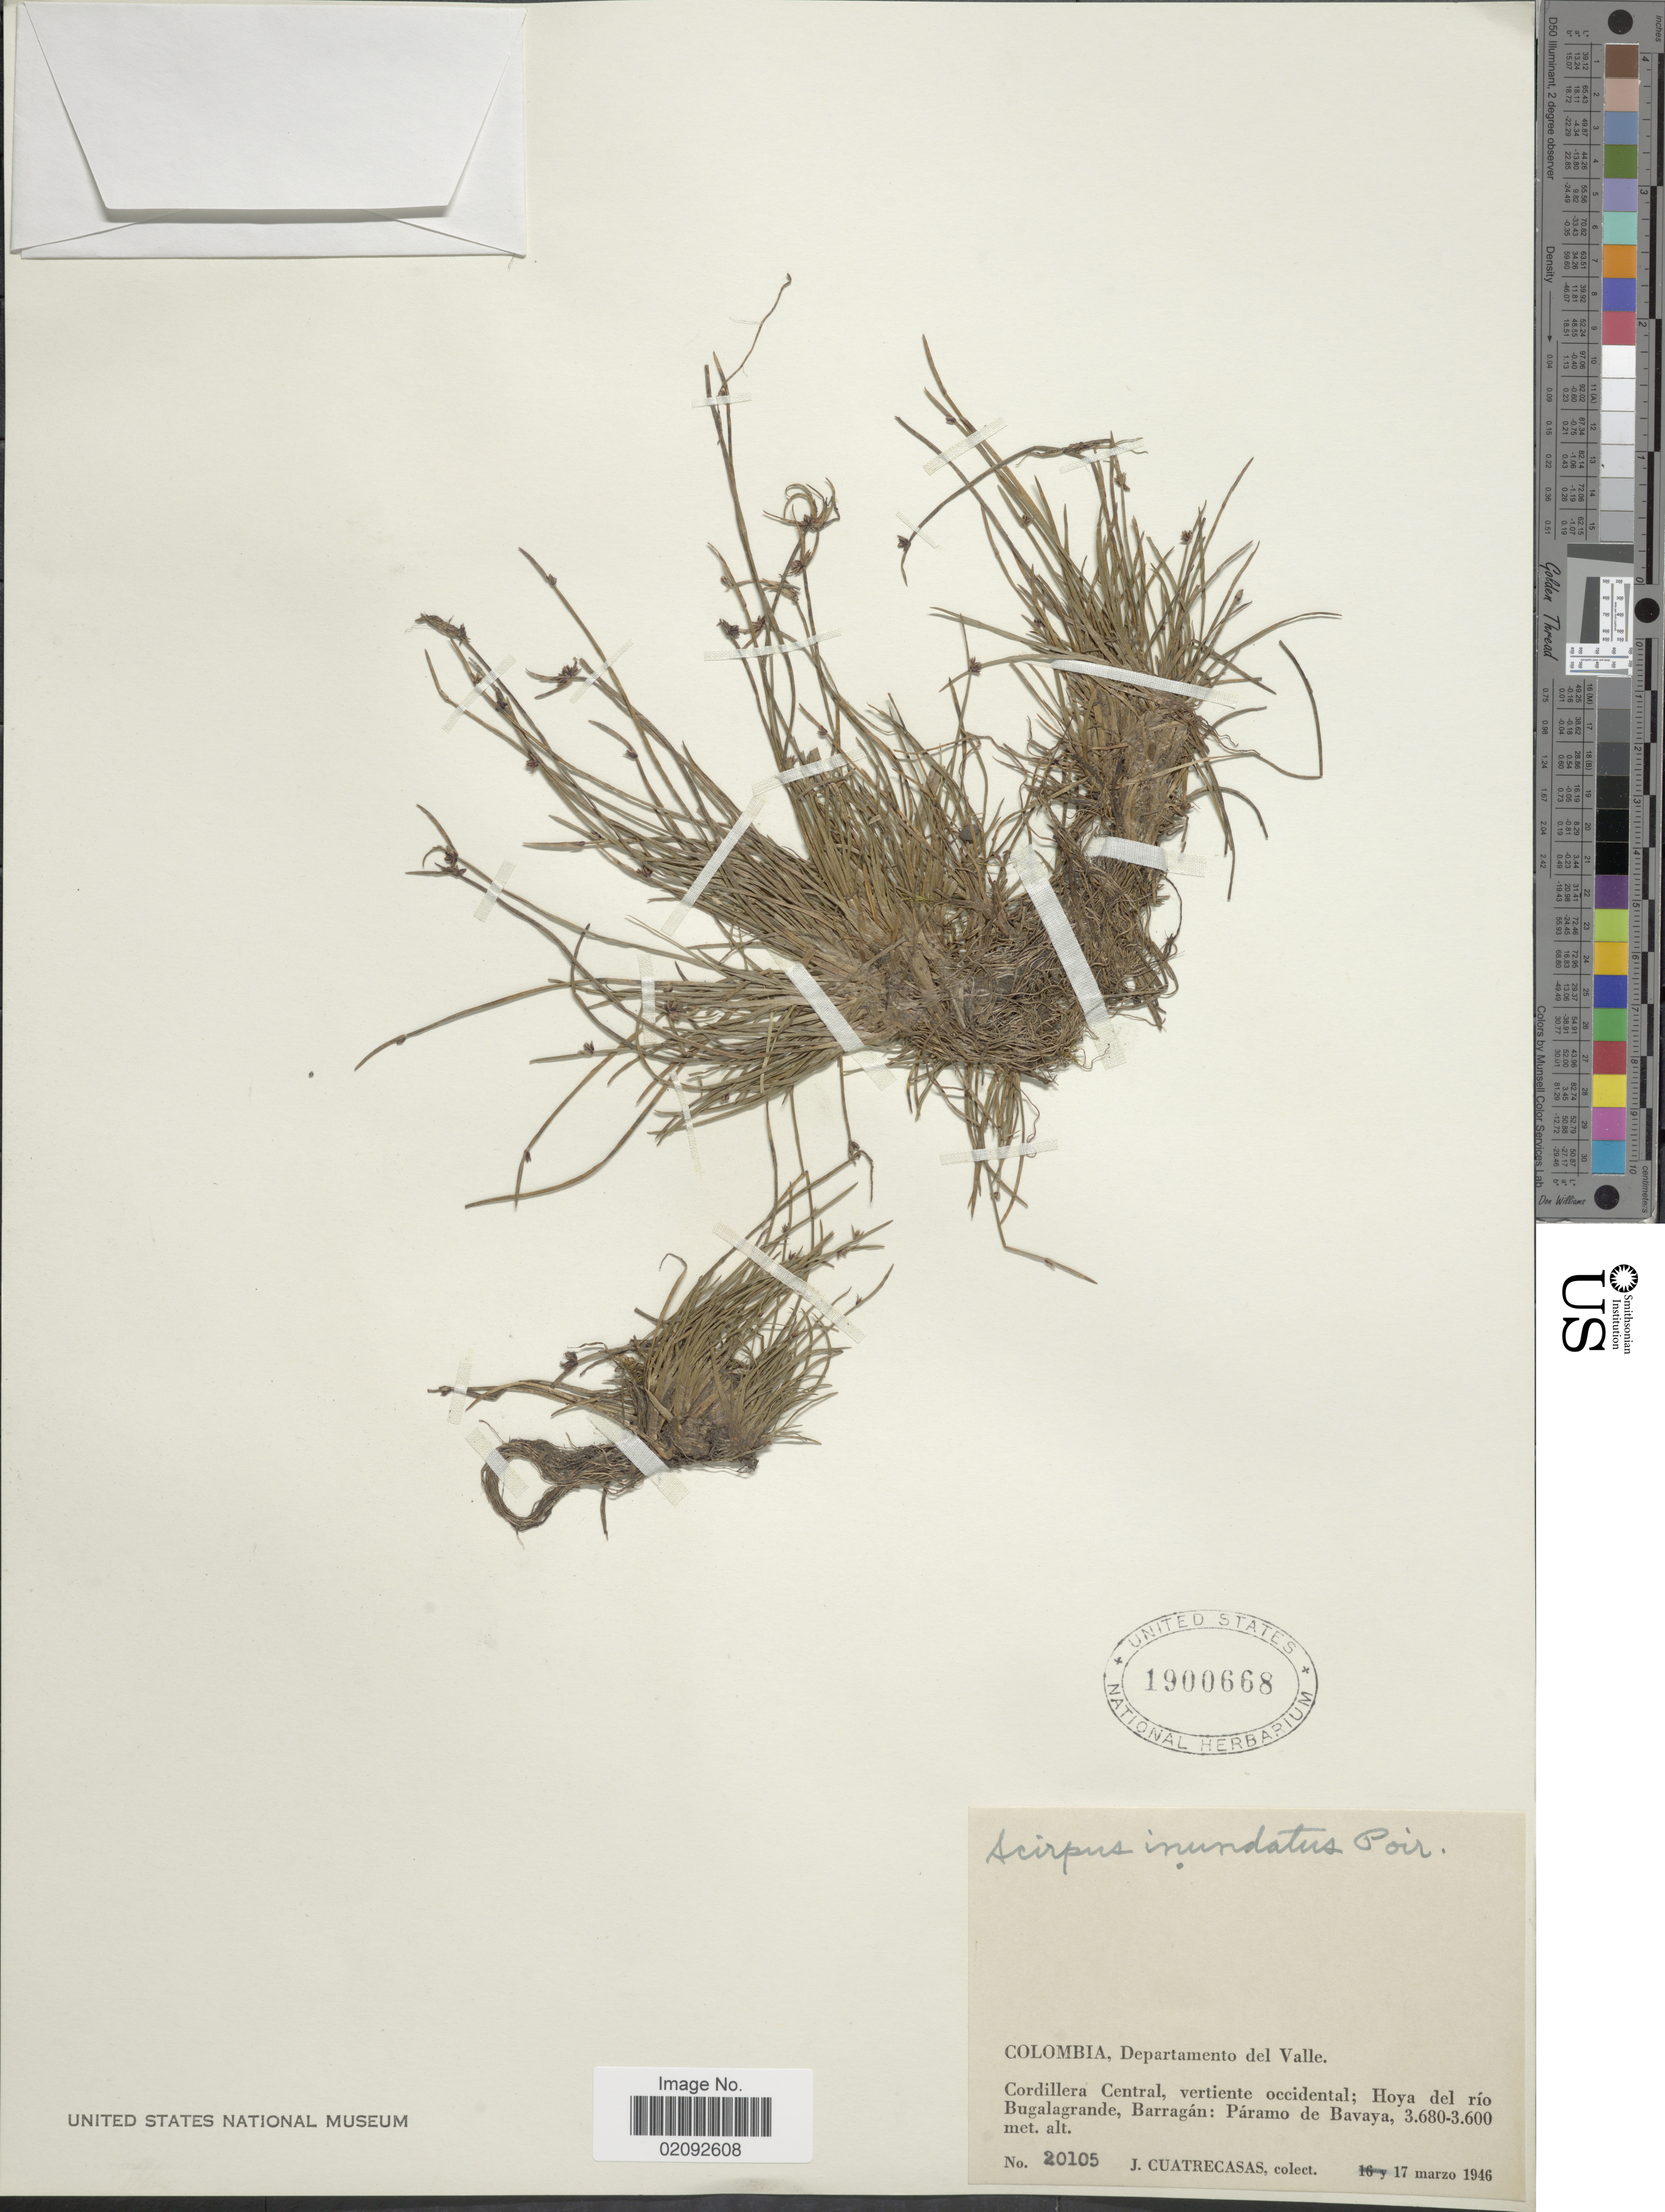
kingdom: Plantae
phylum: Tracheophyta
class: Liliopsida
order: Poales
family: Cyperaceae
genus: Isolepis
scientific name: Isolepis nigricans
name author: Kunth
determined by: Strong, Mark T., (BOT), Smithsonian Institution - National Museum of Natural History (UNITED STATES)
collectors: J. Cuatrecasas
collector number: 20105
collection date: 1946-03-17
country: Colombia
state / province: Valle del Cauca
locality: Departamente del Valle, Cordillera Central, vertiente occidental; Hoya del rio Bugalagrande, Barragan: Paramo de Bavaya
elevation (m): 3600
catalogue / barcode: US 1900668